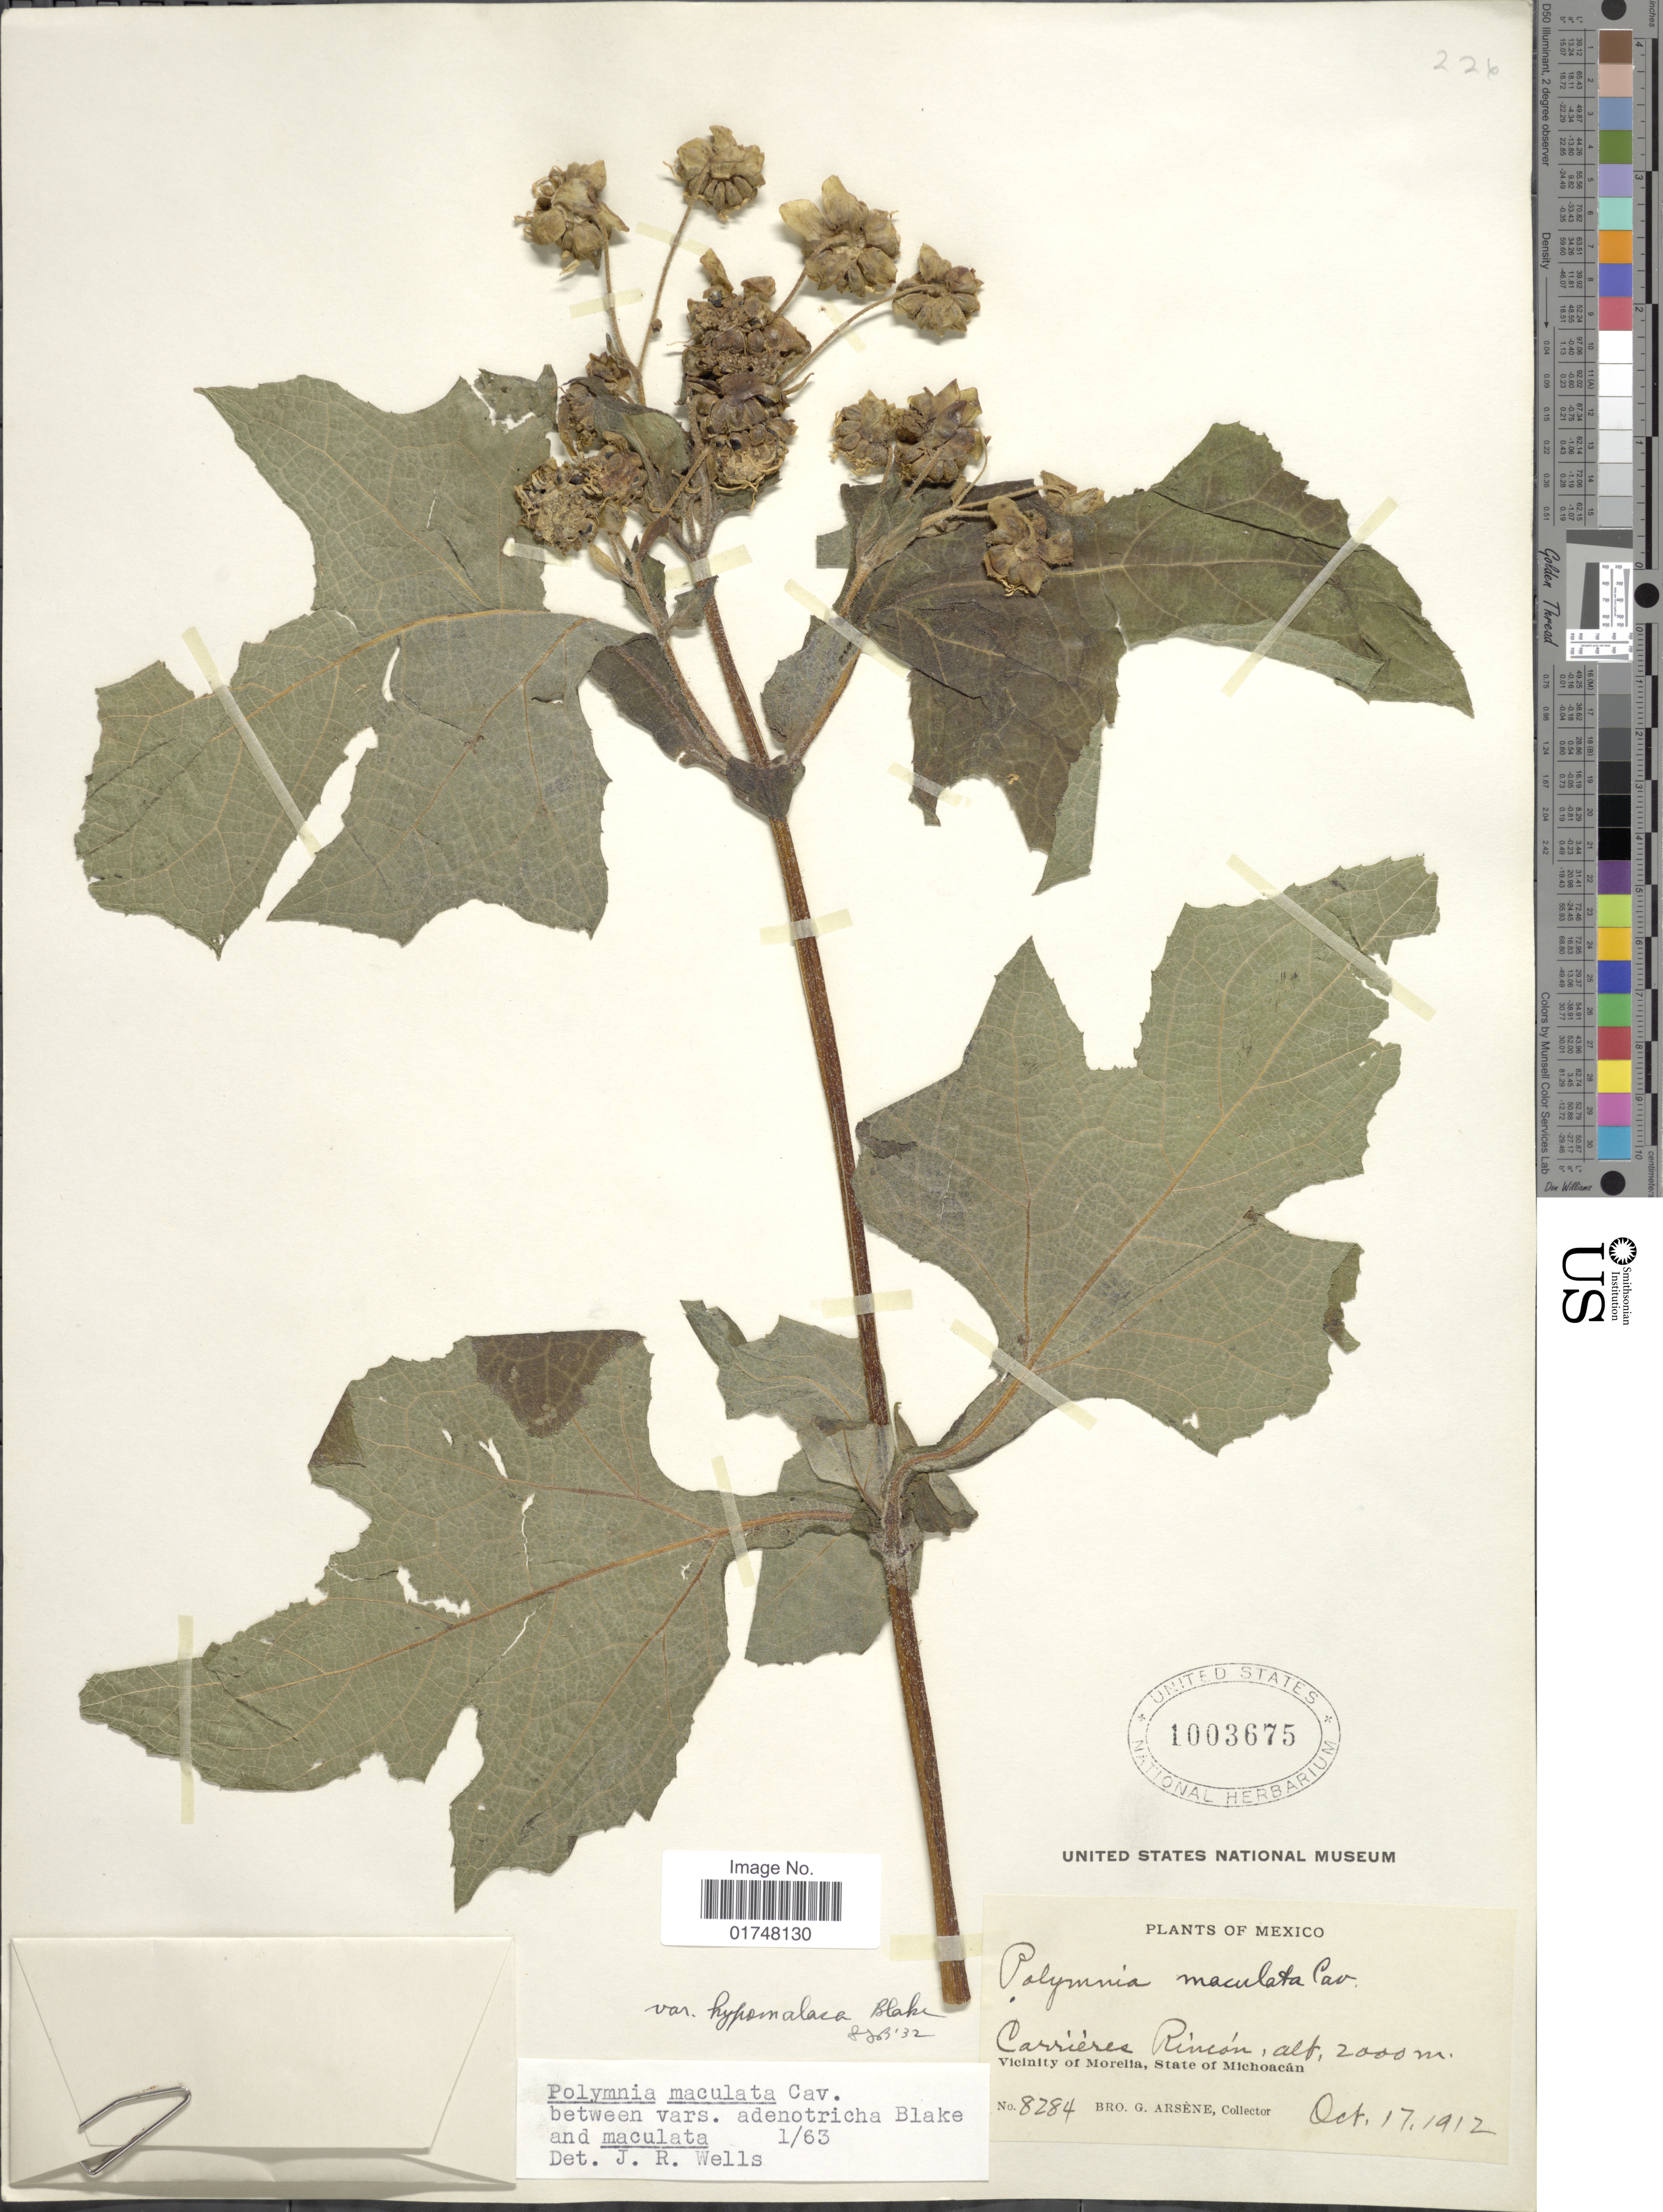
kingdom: Plantae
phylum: Tracheophyta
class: Magnoliopsida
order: Asterales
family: Asteraceae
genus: Smallanthus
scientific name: Smallanthus maculatus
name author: (Cav.) H. Rob.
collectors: Bro. G. Arsène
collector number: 8284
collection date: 1912-10-17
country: Mexico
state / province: Michoacán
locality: Vicinity of Morelia. Carrieres Rincon.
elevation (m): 2000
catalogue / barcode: US 1003675